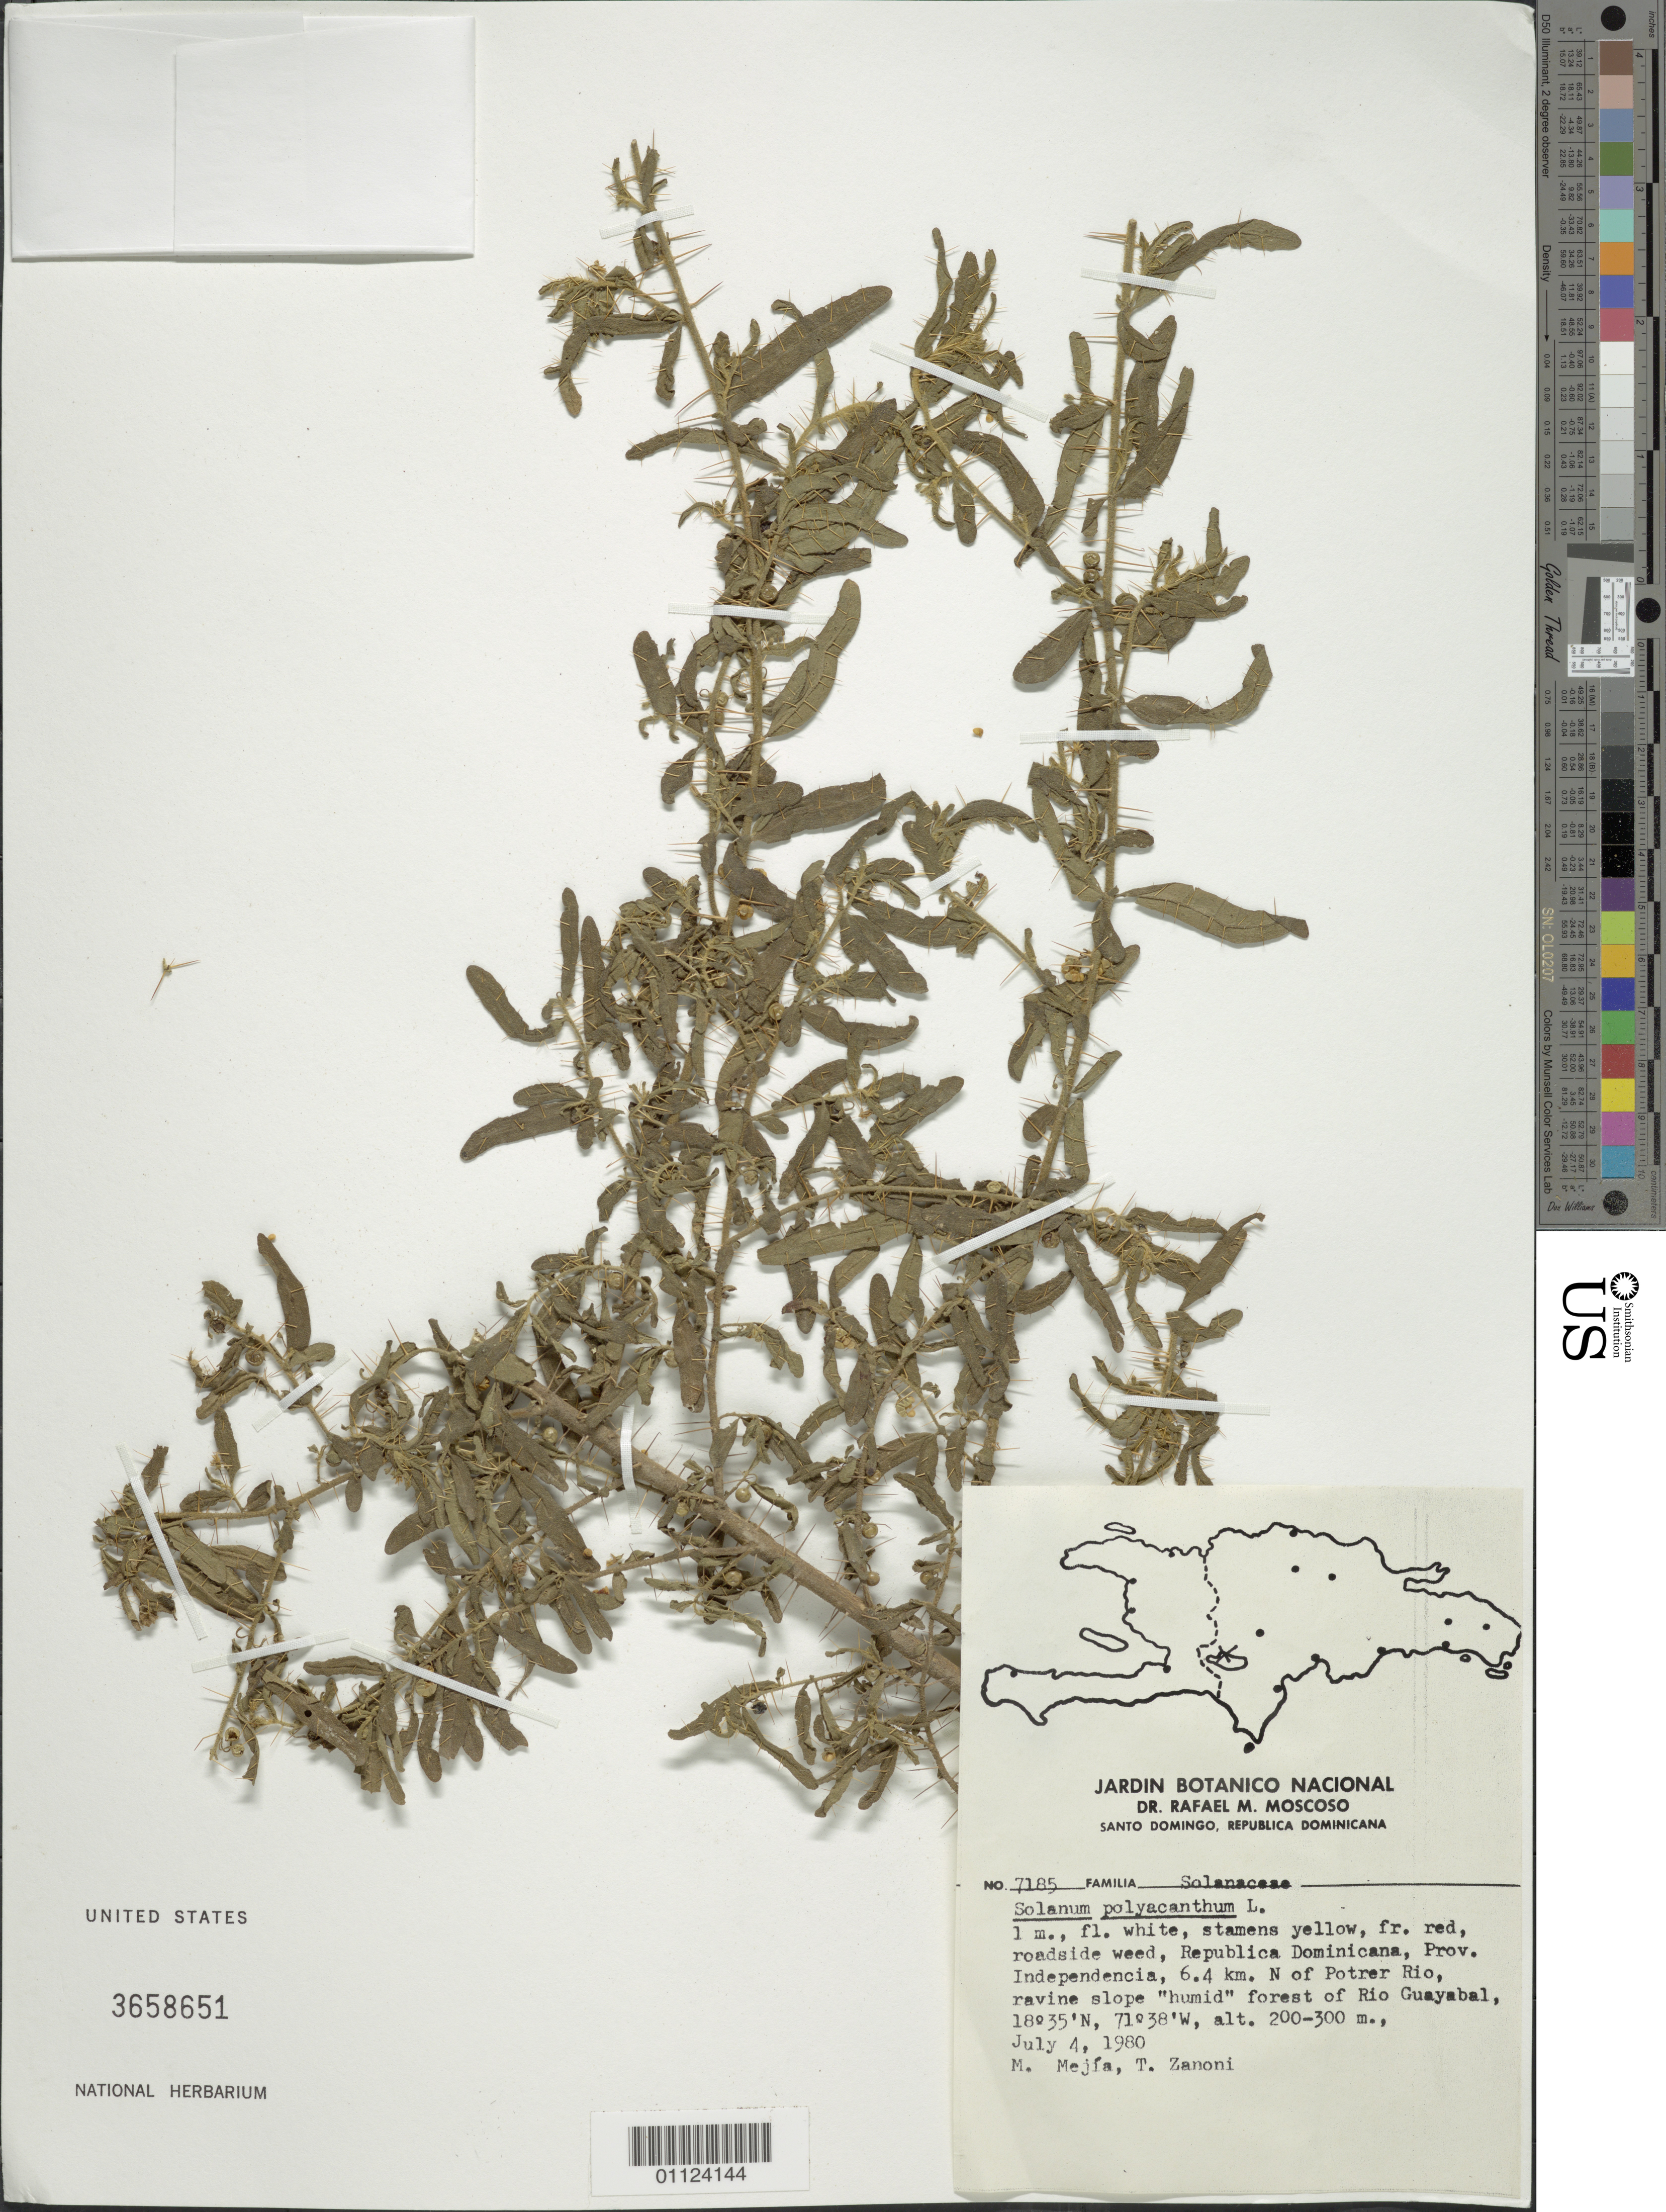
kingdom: Plantae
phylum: Tracheophyta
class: Magnoliopsida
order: Solanales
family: Solanaceae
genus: Solanum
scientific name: Solanum polycanthos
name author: Lam.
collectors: M. Mejia & T. A. Zanoni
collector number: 7185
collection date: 1980-07-04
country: Dominican Republic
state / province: Independencia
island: Hispaniola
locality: Potrer Río, 6.4 km N of; forest of Río Guayabal.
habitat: Ravine slope "humid" forest of río.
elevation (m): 200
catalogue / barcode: US 3658651